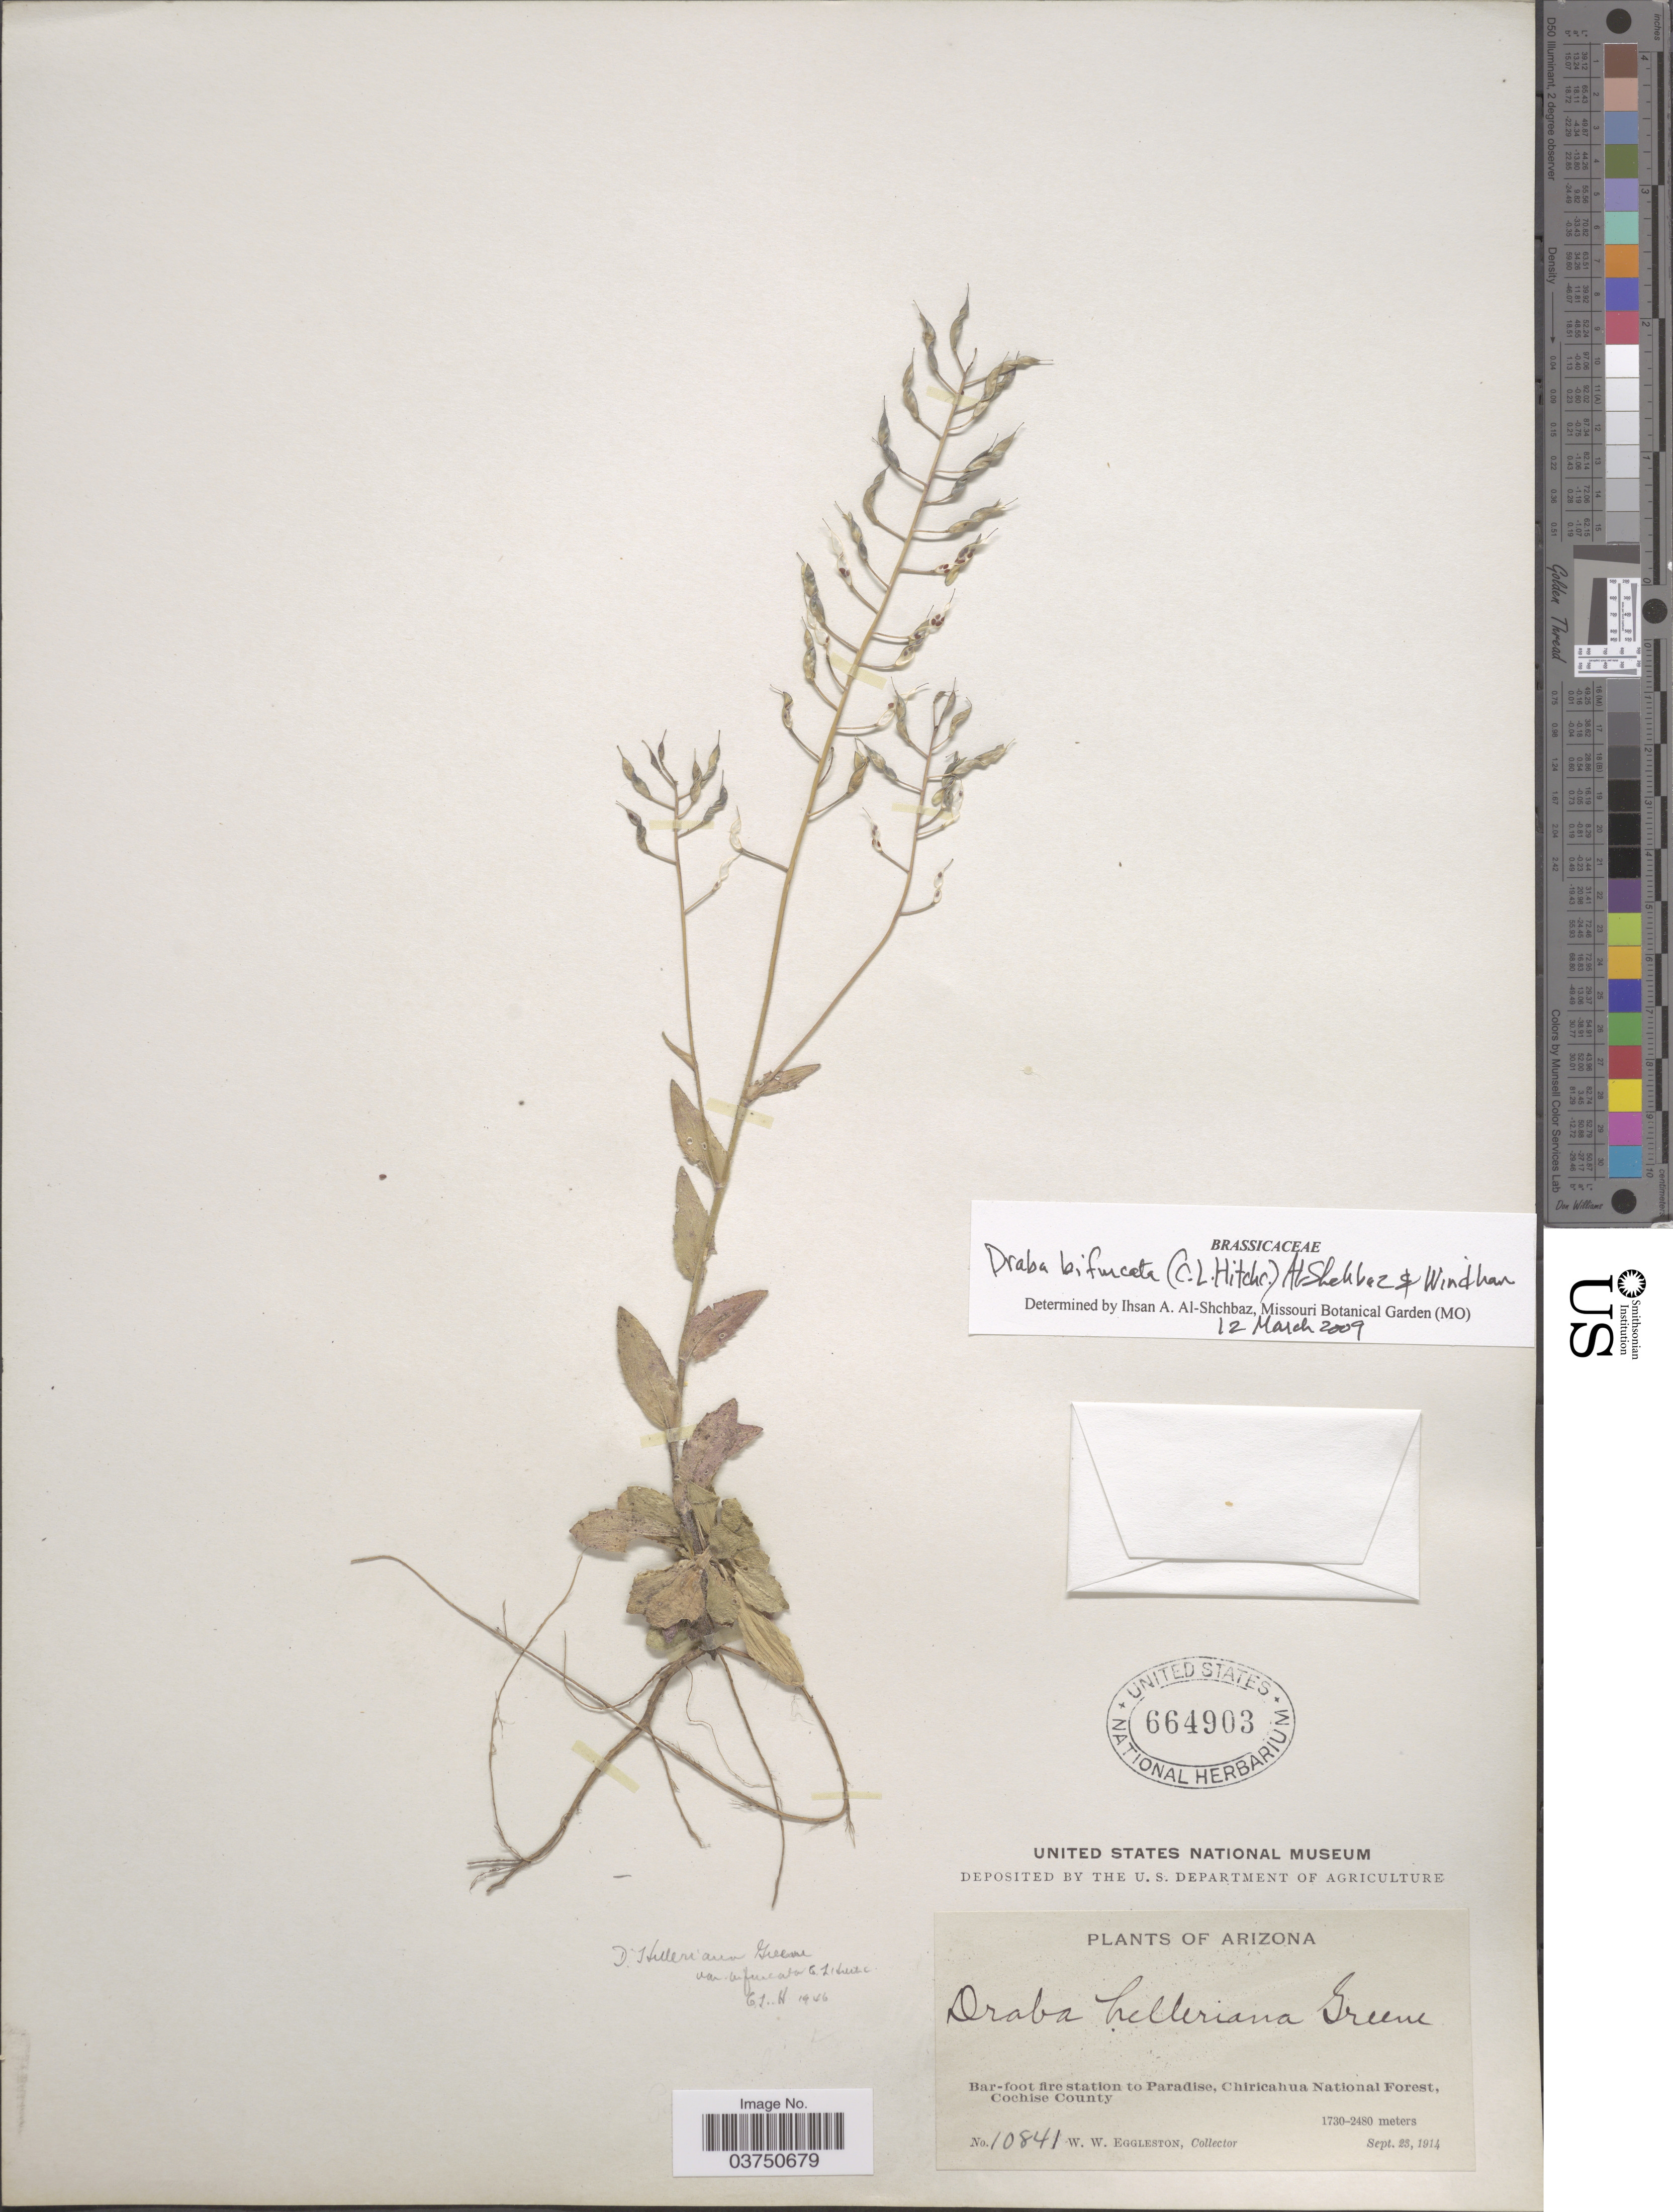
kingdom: Plantae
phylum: Tracheophyta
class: Magnoliopsida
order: Brassicales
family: Brassicaceae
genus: Draba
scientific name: Draba bifurcata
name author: (C.L. Hitchc.) Al-Shehbaz & Windham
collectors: W. W. Eggleston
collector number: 10841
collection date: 1914-09-23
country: United States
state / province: Arizona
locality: Bar-foot fire station to Paradise, Chiricahua National Forest Cochise County.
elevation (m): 1730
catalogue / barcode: US 664903